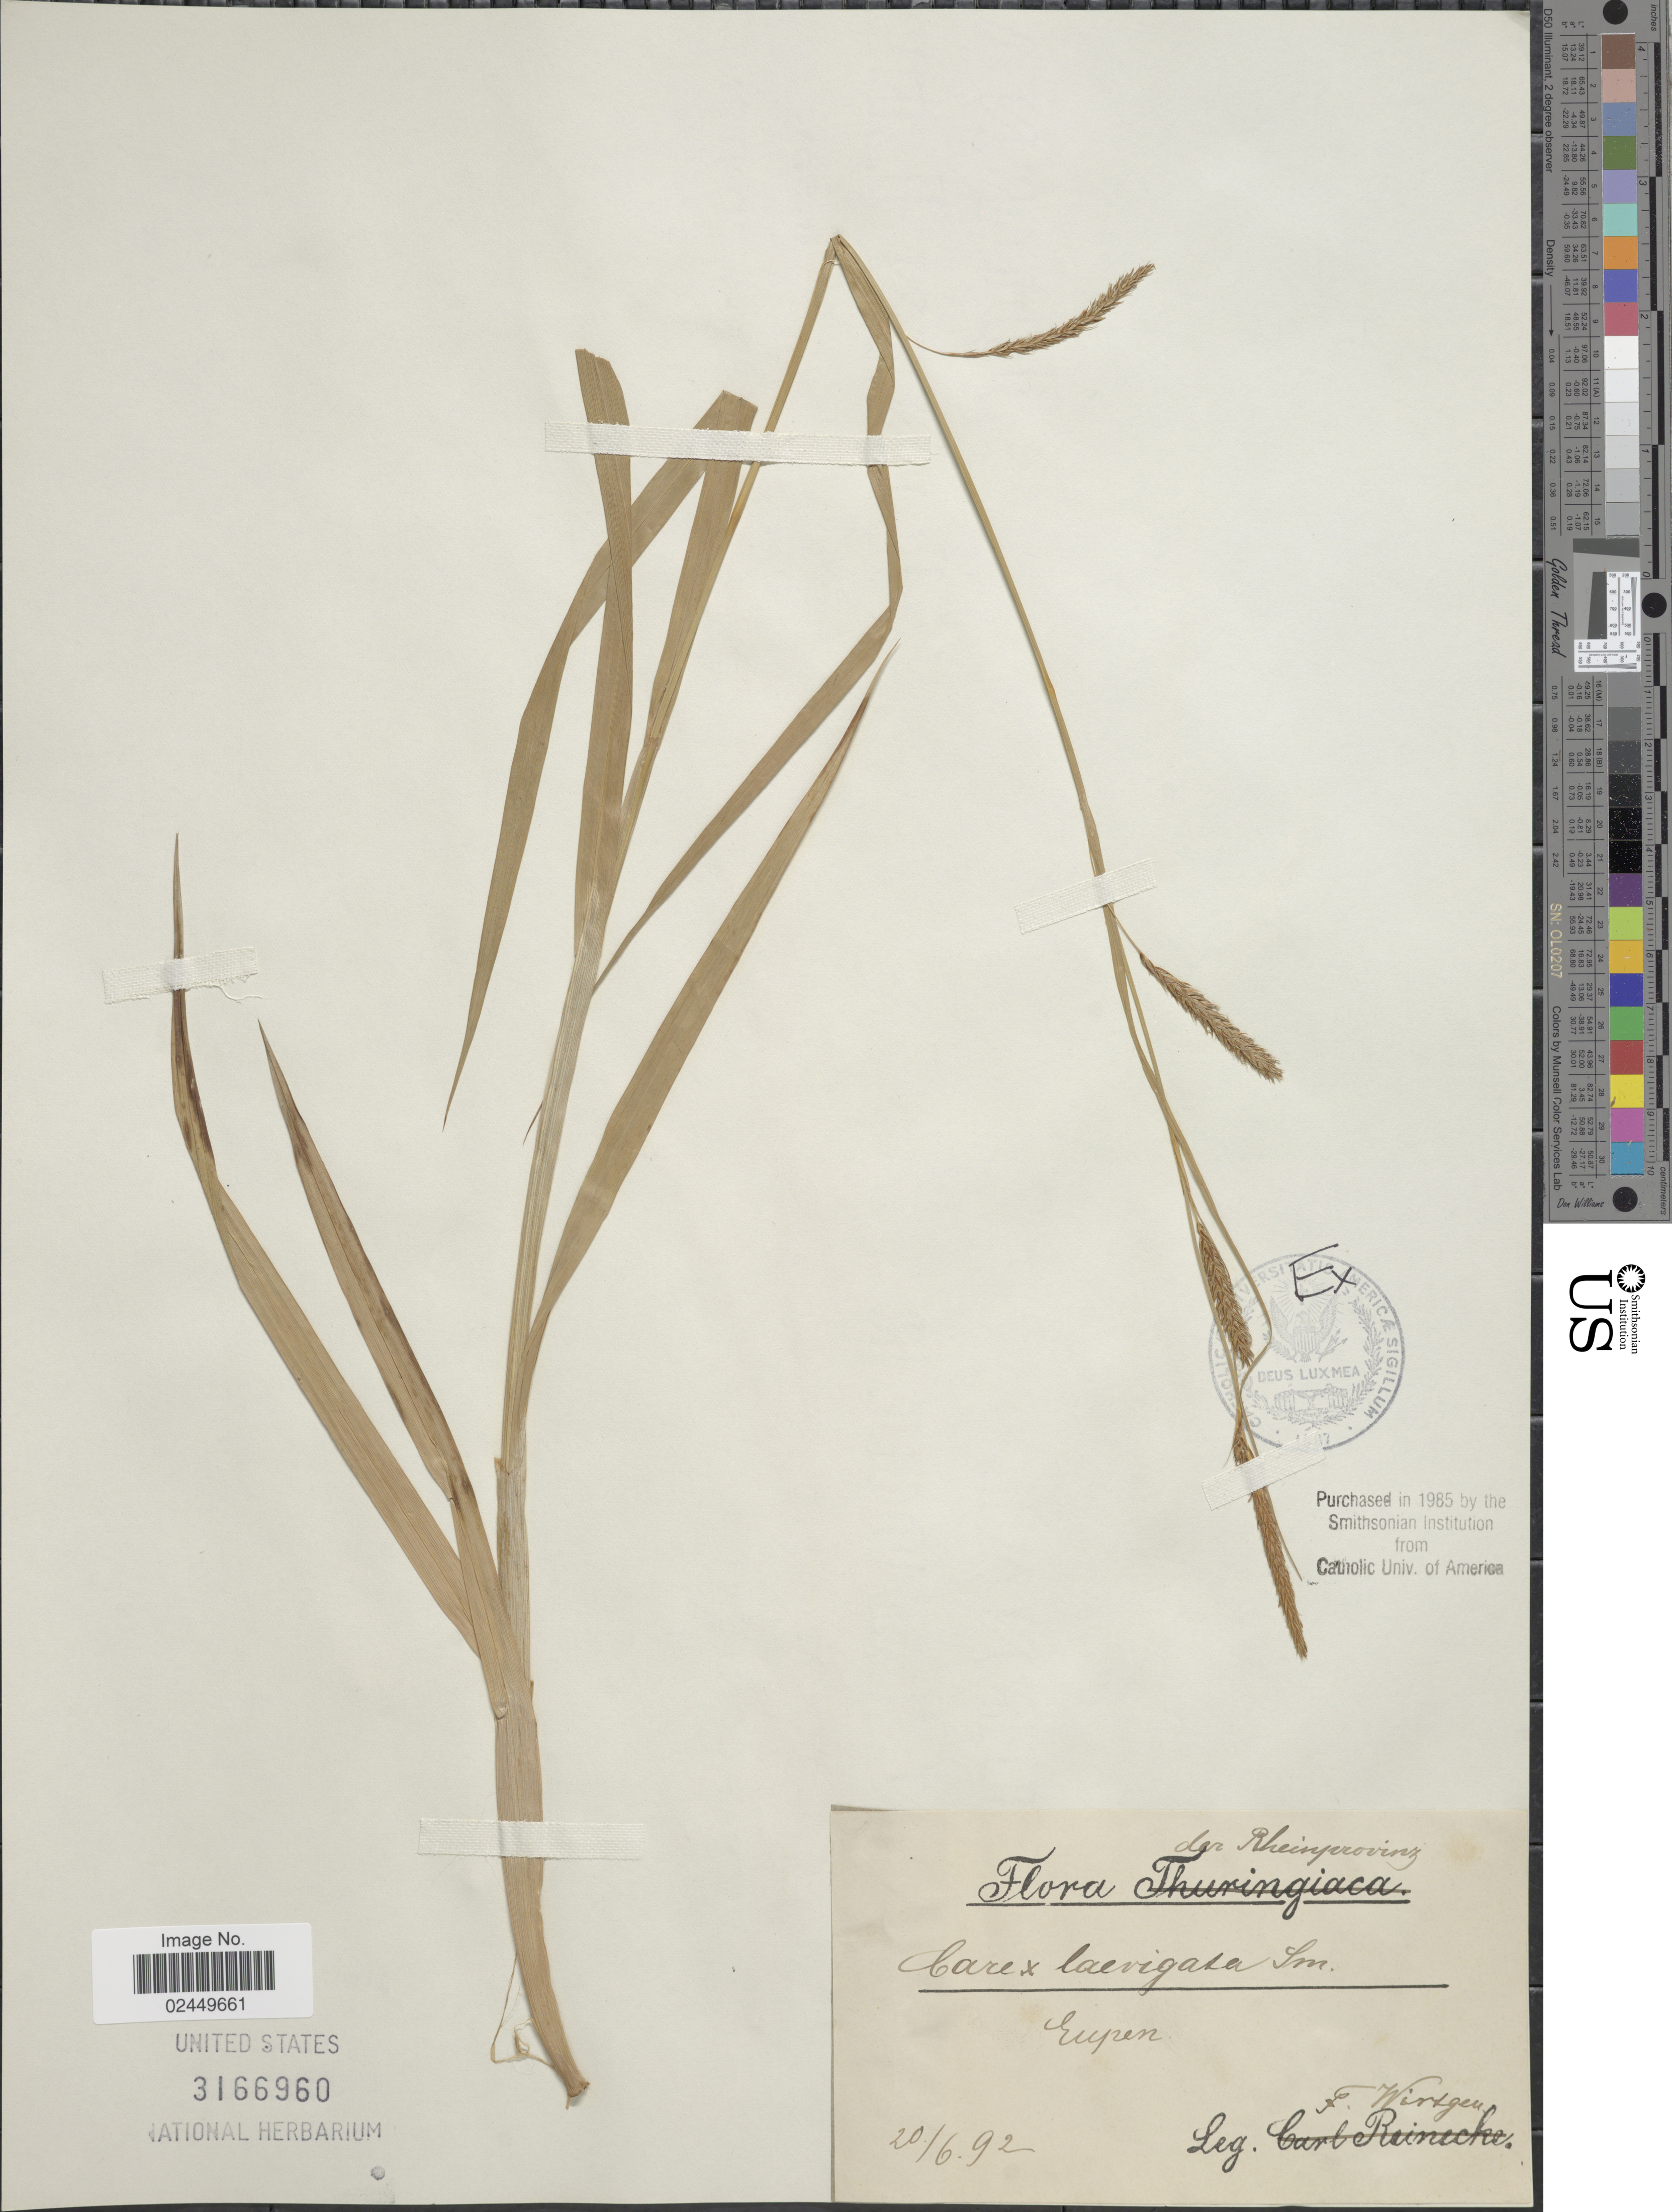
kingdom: Plantae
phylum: Tracheophyta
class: Liliopsida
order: Poales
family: Cyperaceae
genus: Carex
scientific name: Carex helodes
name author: Link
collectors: F. Wirtgen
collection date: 1892-06-20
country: Belgium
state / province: Wallonia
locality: Rheinprovinz. Eupen.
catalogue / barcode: US 3166960